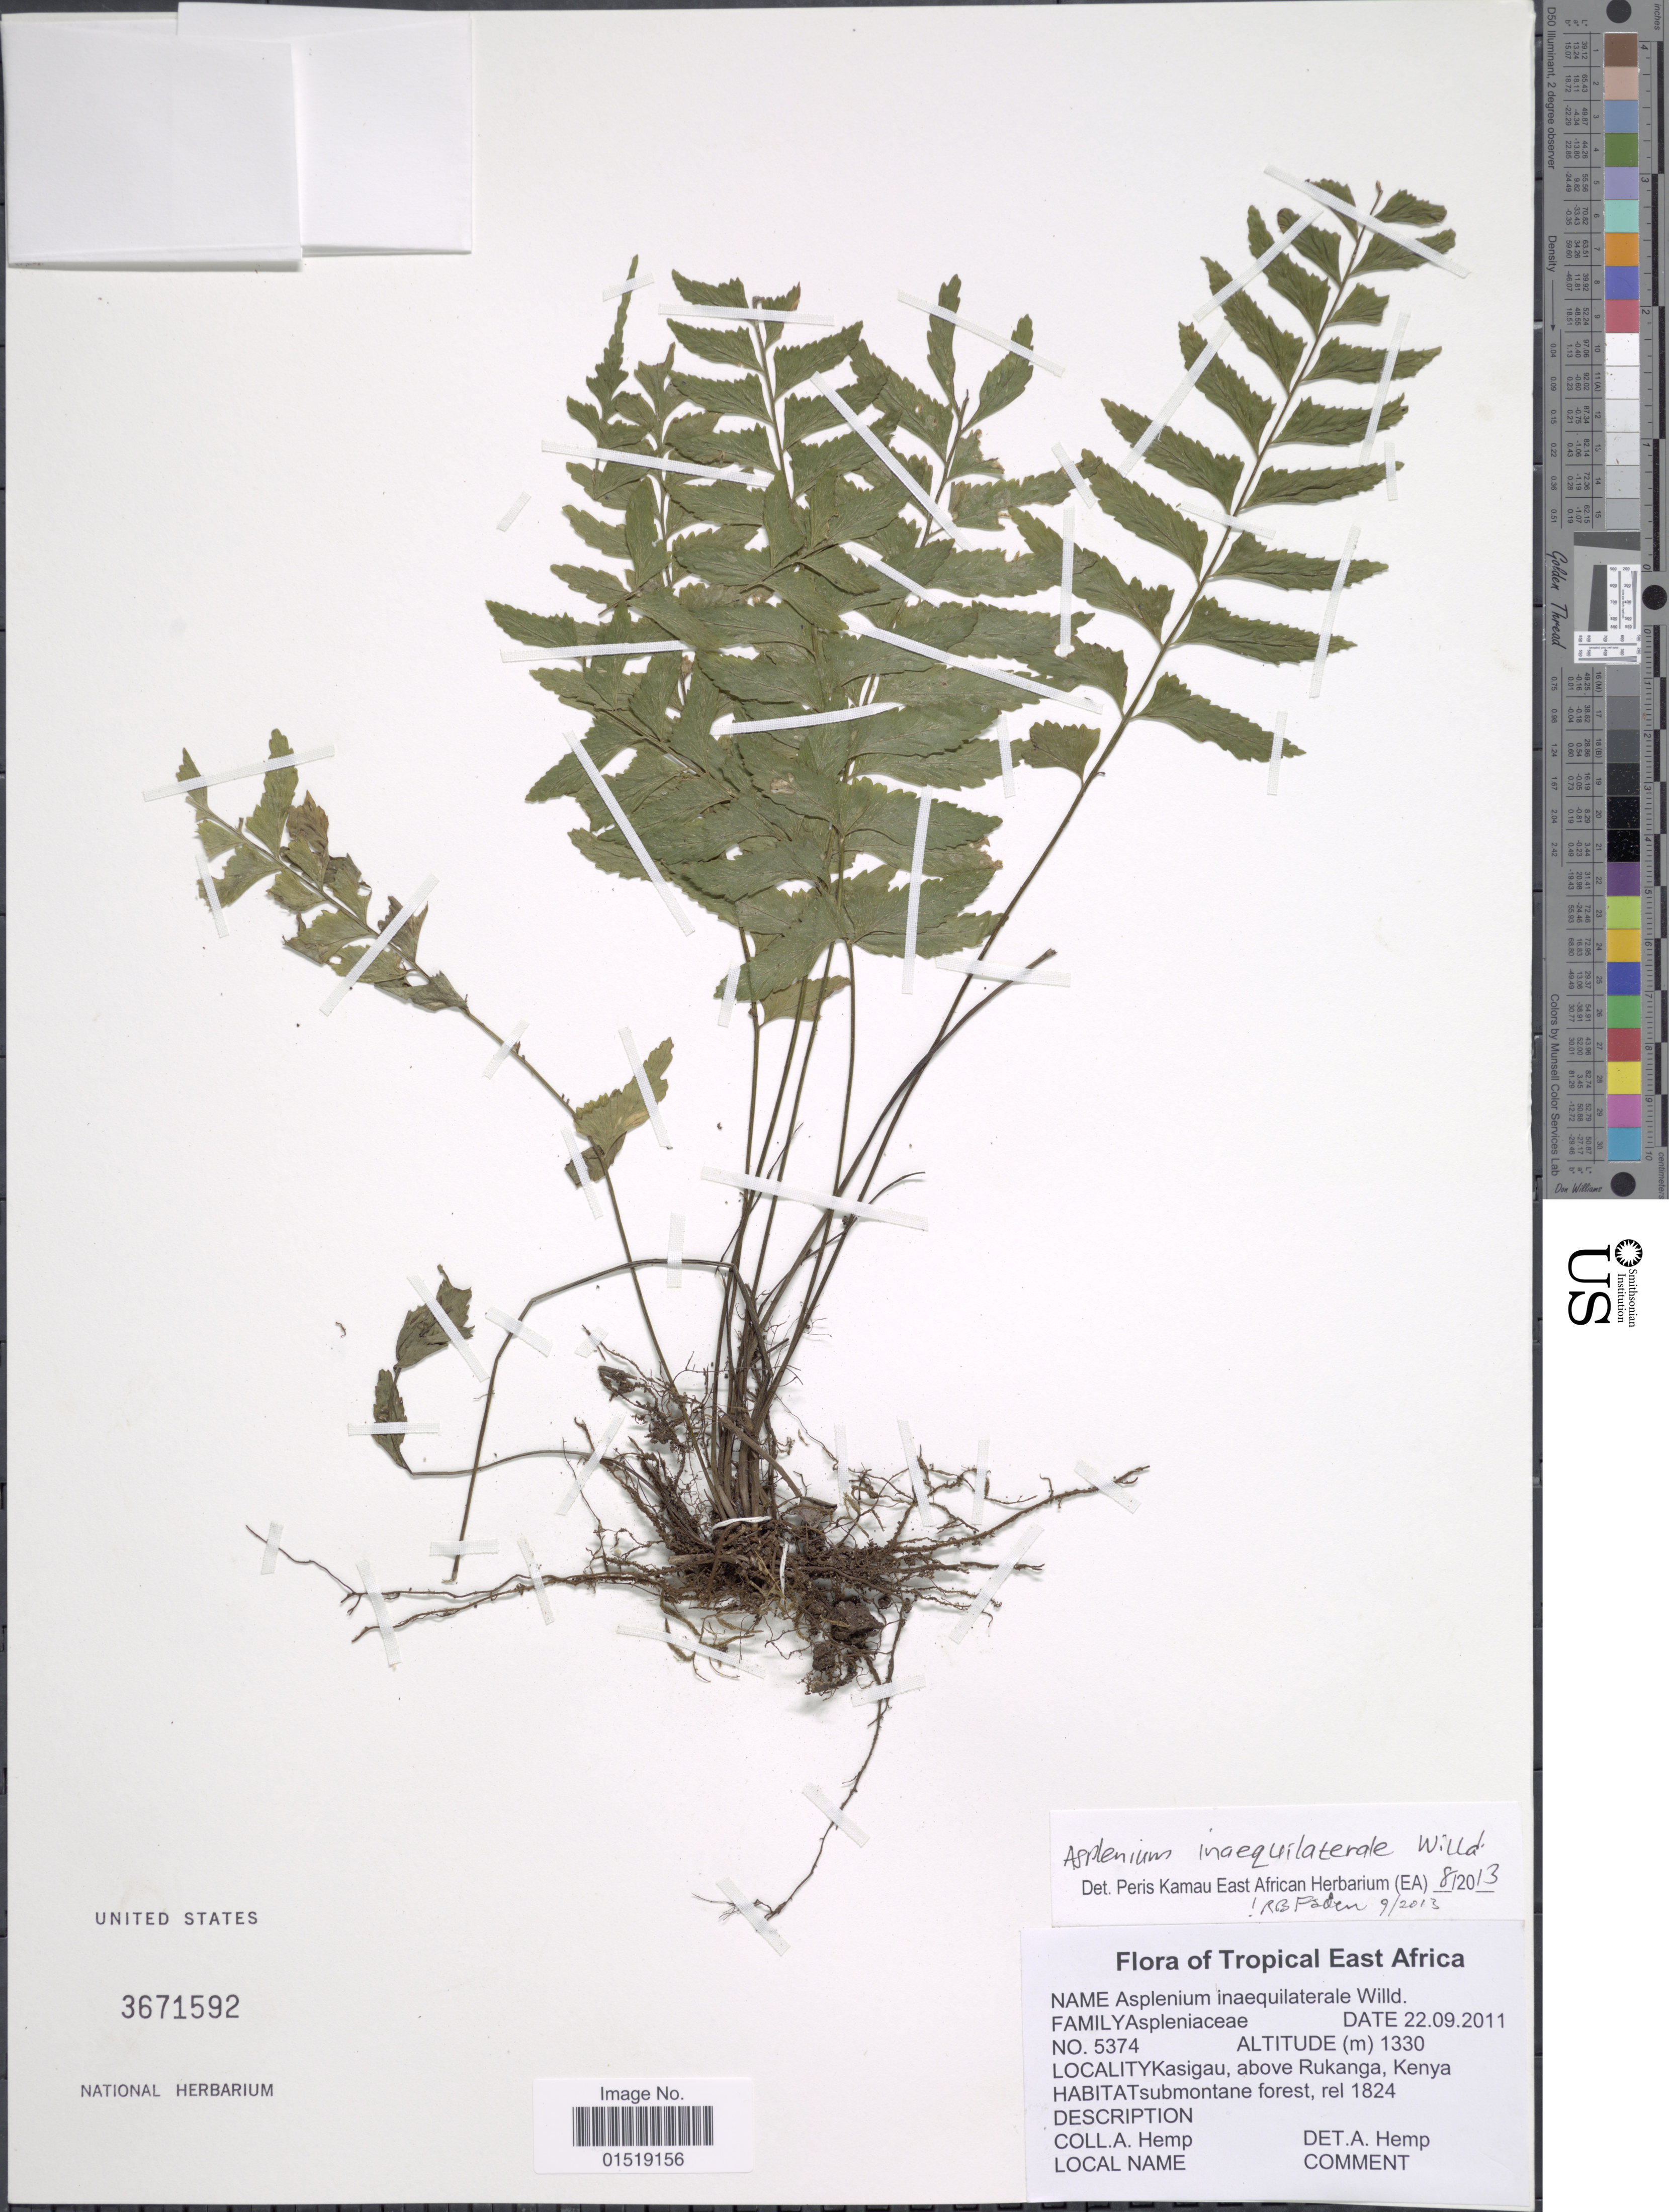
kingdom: Plantae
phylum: Tracheophyta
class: Polypodiopsida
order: Polypodiales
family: Aspleniaceae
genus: Asplenium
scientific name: Asplenium inaequilaterale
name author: Willd.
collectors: A. Hemp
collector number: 5374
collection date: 2011-09-22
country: Kenya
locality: Kasigau, above Rukanga.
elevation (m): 1330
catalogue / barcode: US 3671592